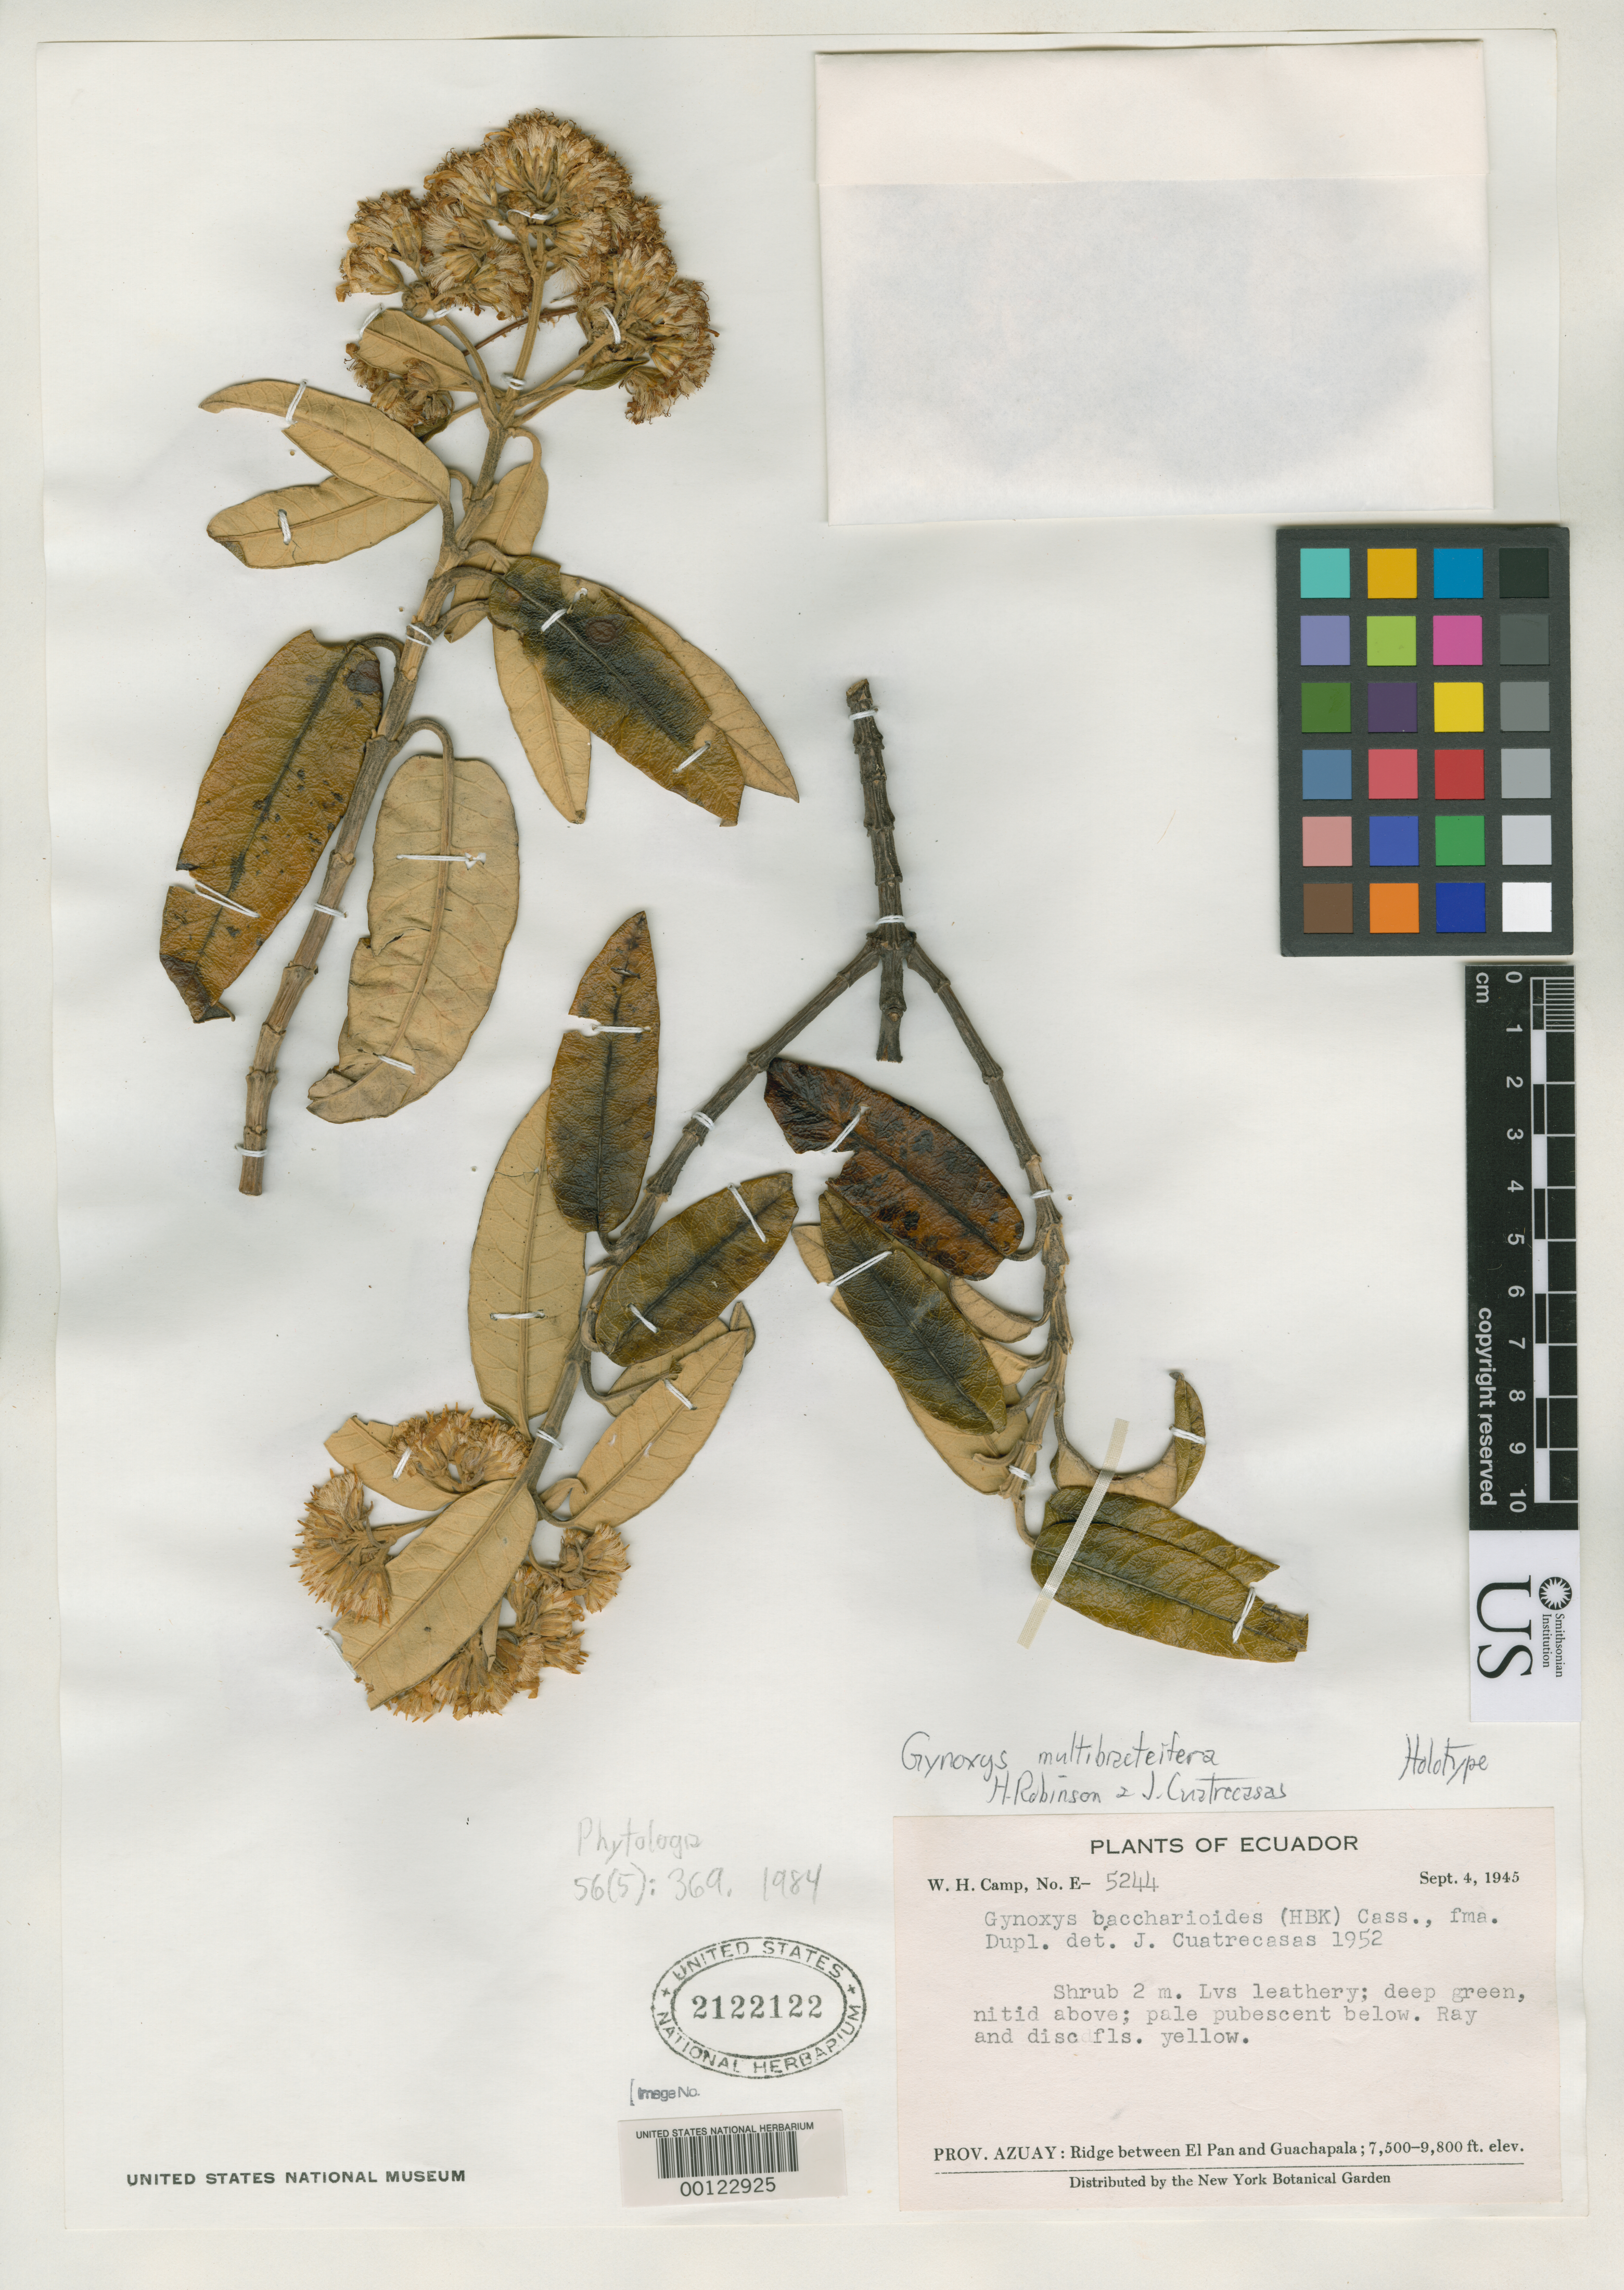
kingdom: Plantae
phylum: Tracheophyta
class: Magnoliopsida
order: Asterales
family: Asteraceae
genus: Gynoxys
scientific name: Gynoxys multibracteifera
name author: H. Rob. & Cuatrec.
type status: Holotype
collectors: W. H. Camp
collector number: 5244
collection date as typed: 04 Sep 1945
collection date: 1945-09-04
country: Ecuador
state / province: Azuay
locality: Ridge between El Pan and Guachapala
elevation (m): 2286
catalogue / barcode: US 2122122